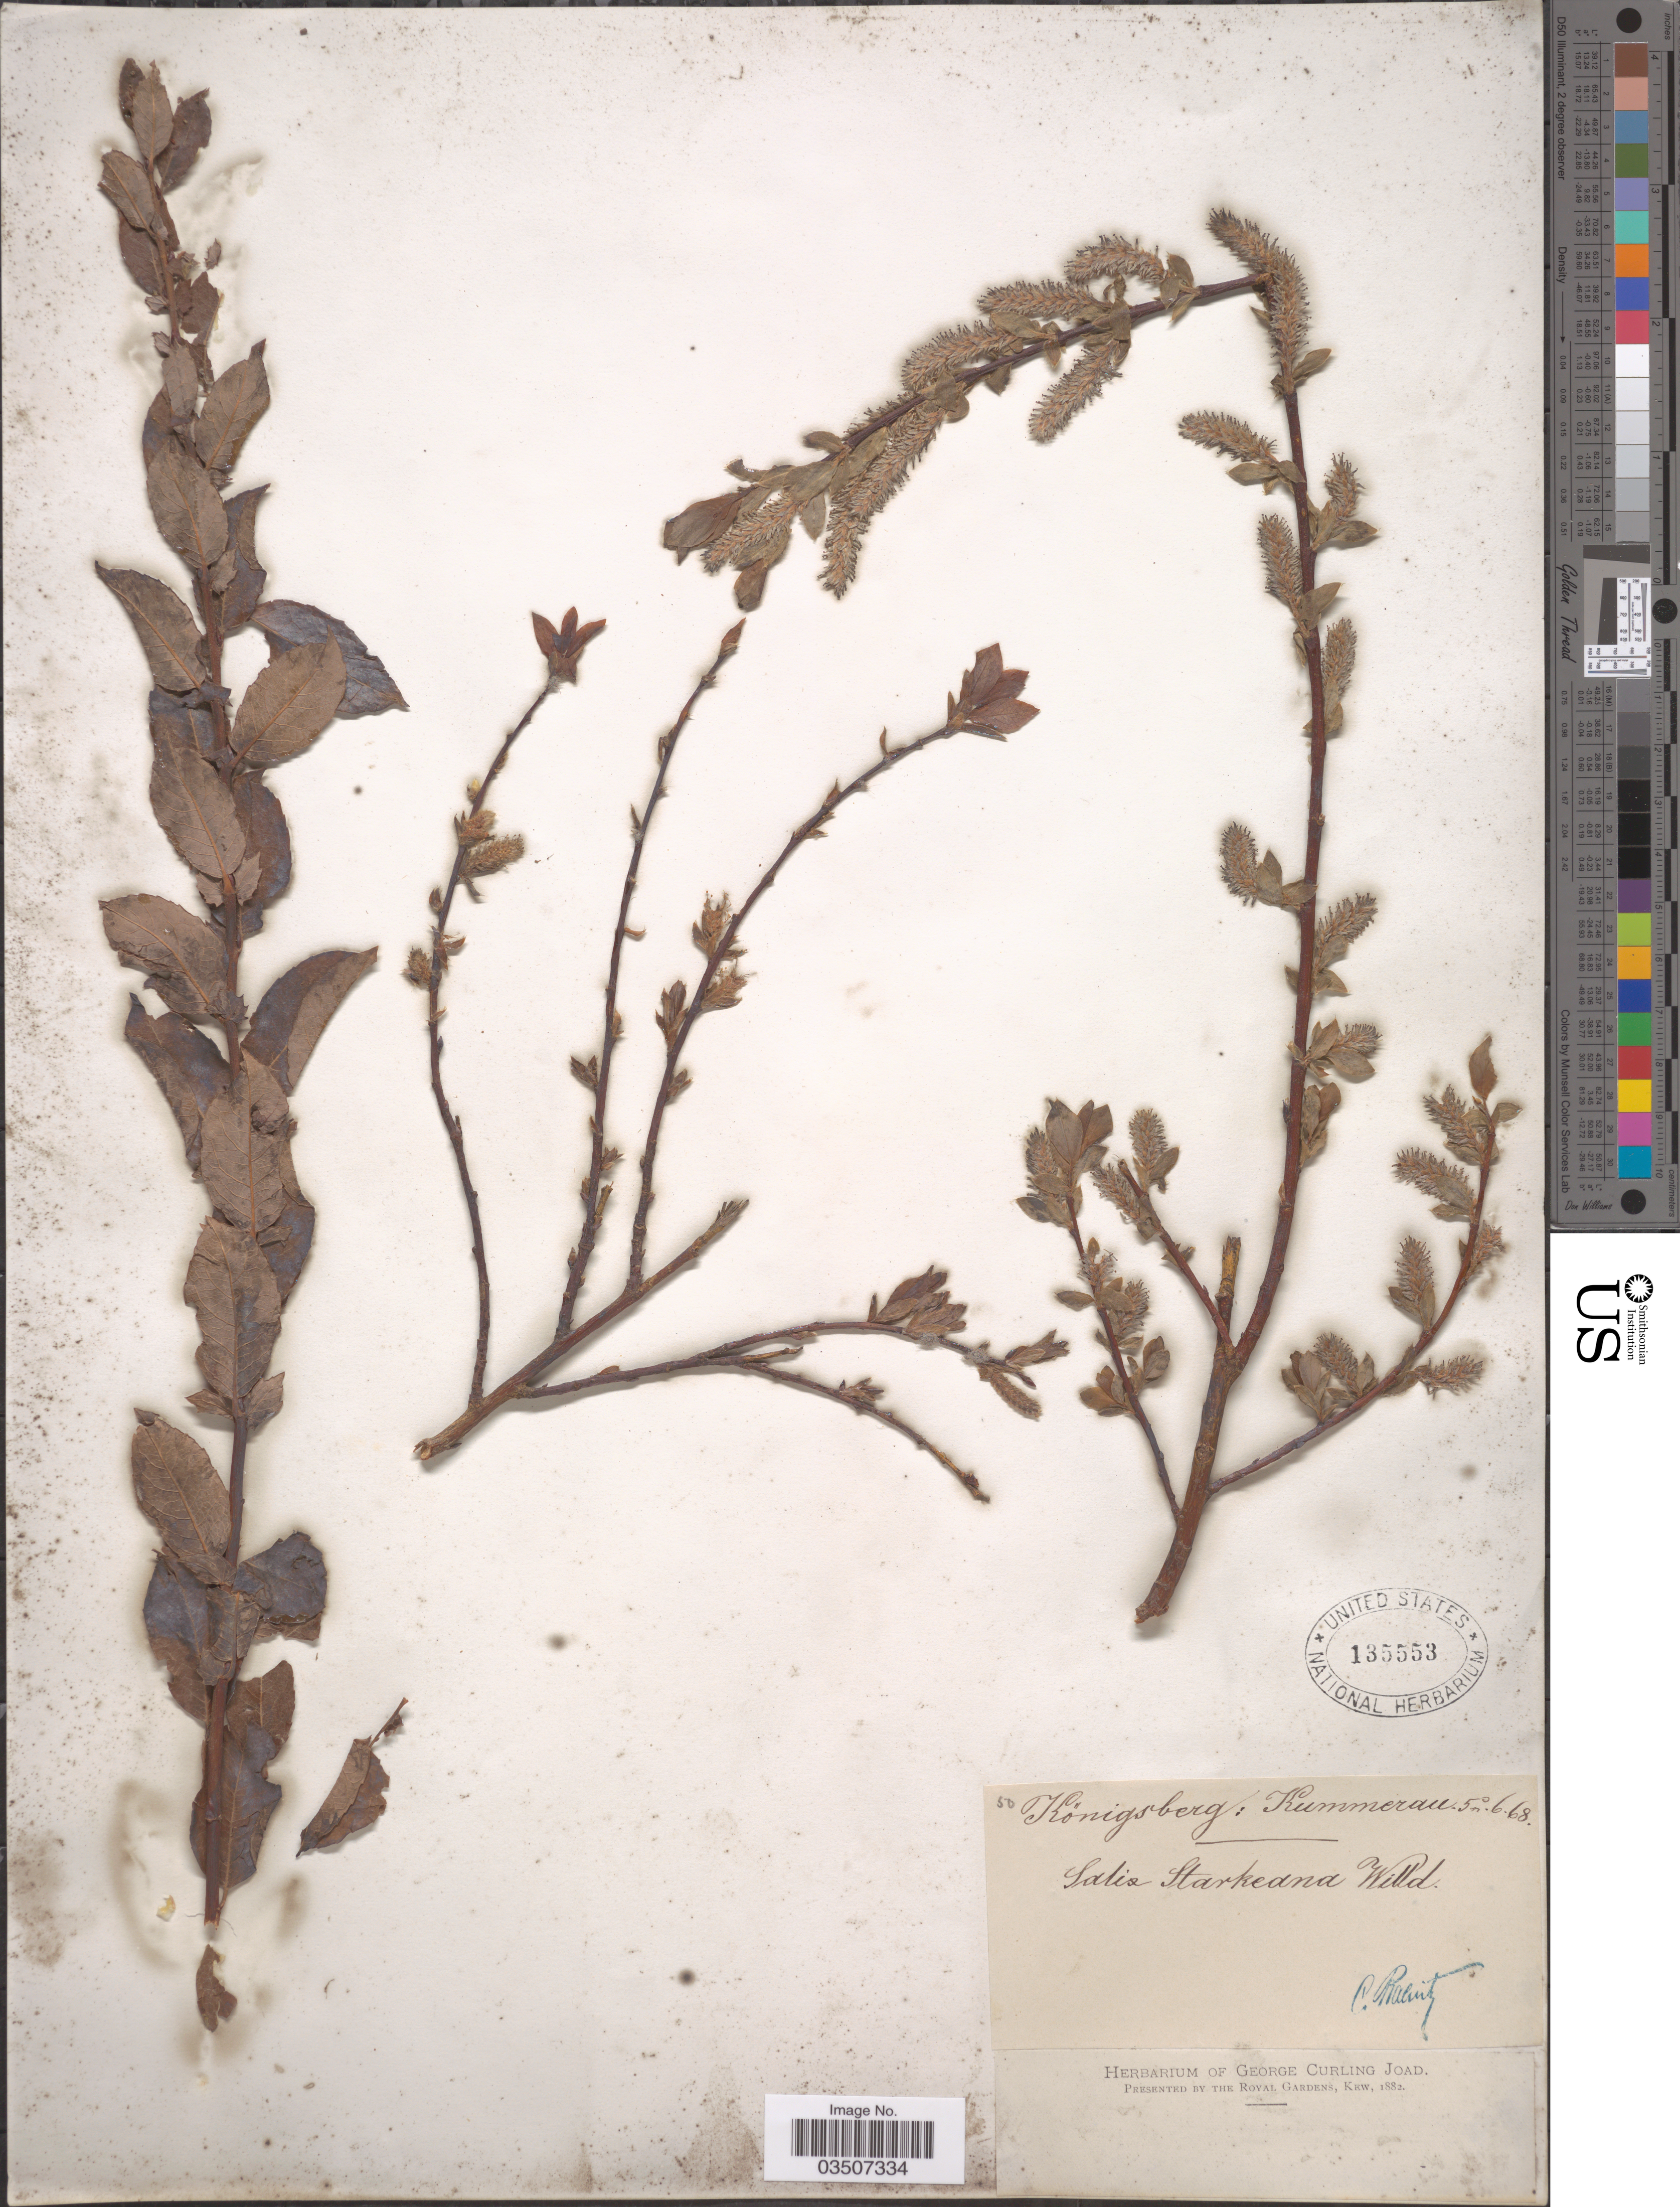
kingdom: Plantae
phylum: Tracheophyta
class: Magnoliopsida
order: Malpighiales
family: Salicaceae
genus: Salix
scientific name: Salix starkeana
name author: Willd.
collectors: C. G. Baenitz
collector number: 50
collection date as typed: Transcribed d/m/y: /6/68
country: Russian Federation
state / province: Kaliningrad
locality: Königsberg: Kummerau.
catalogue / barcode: US 135553